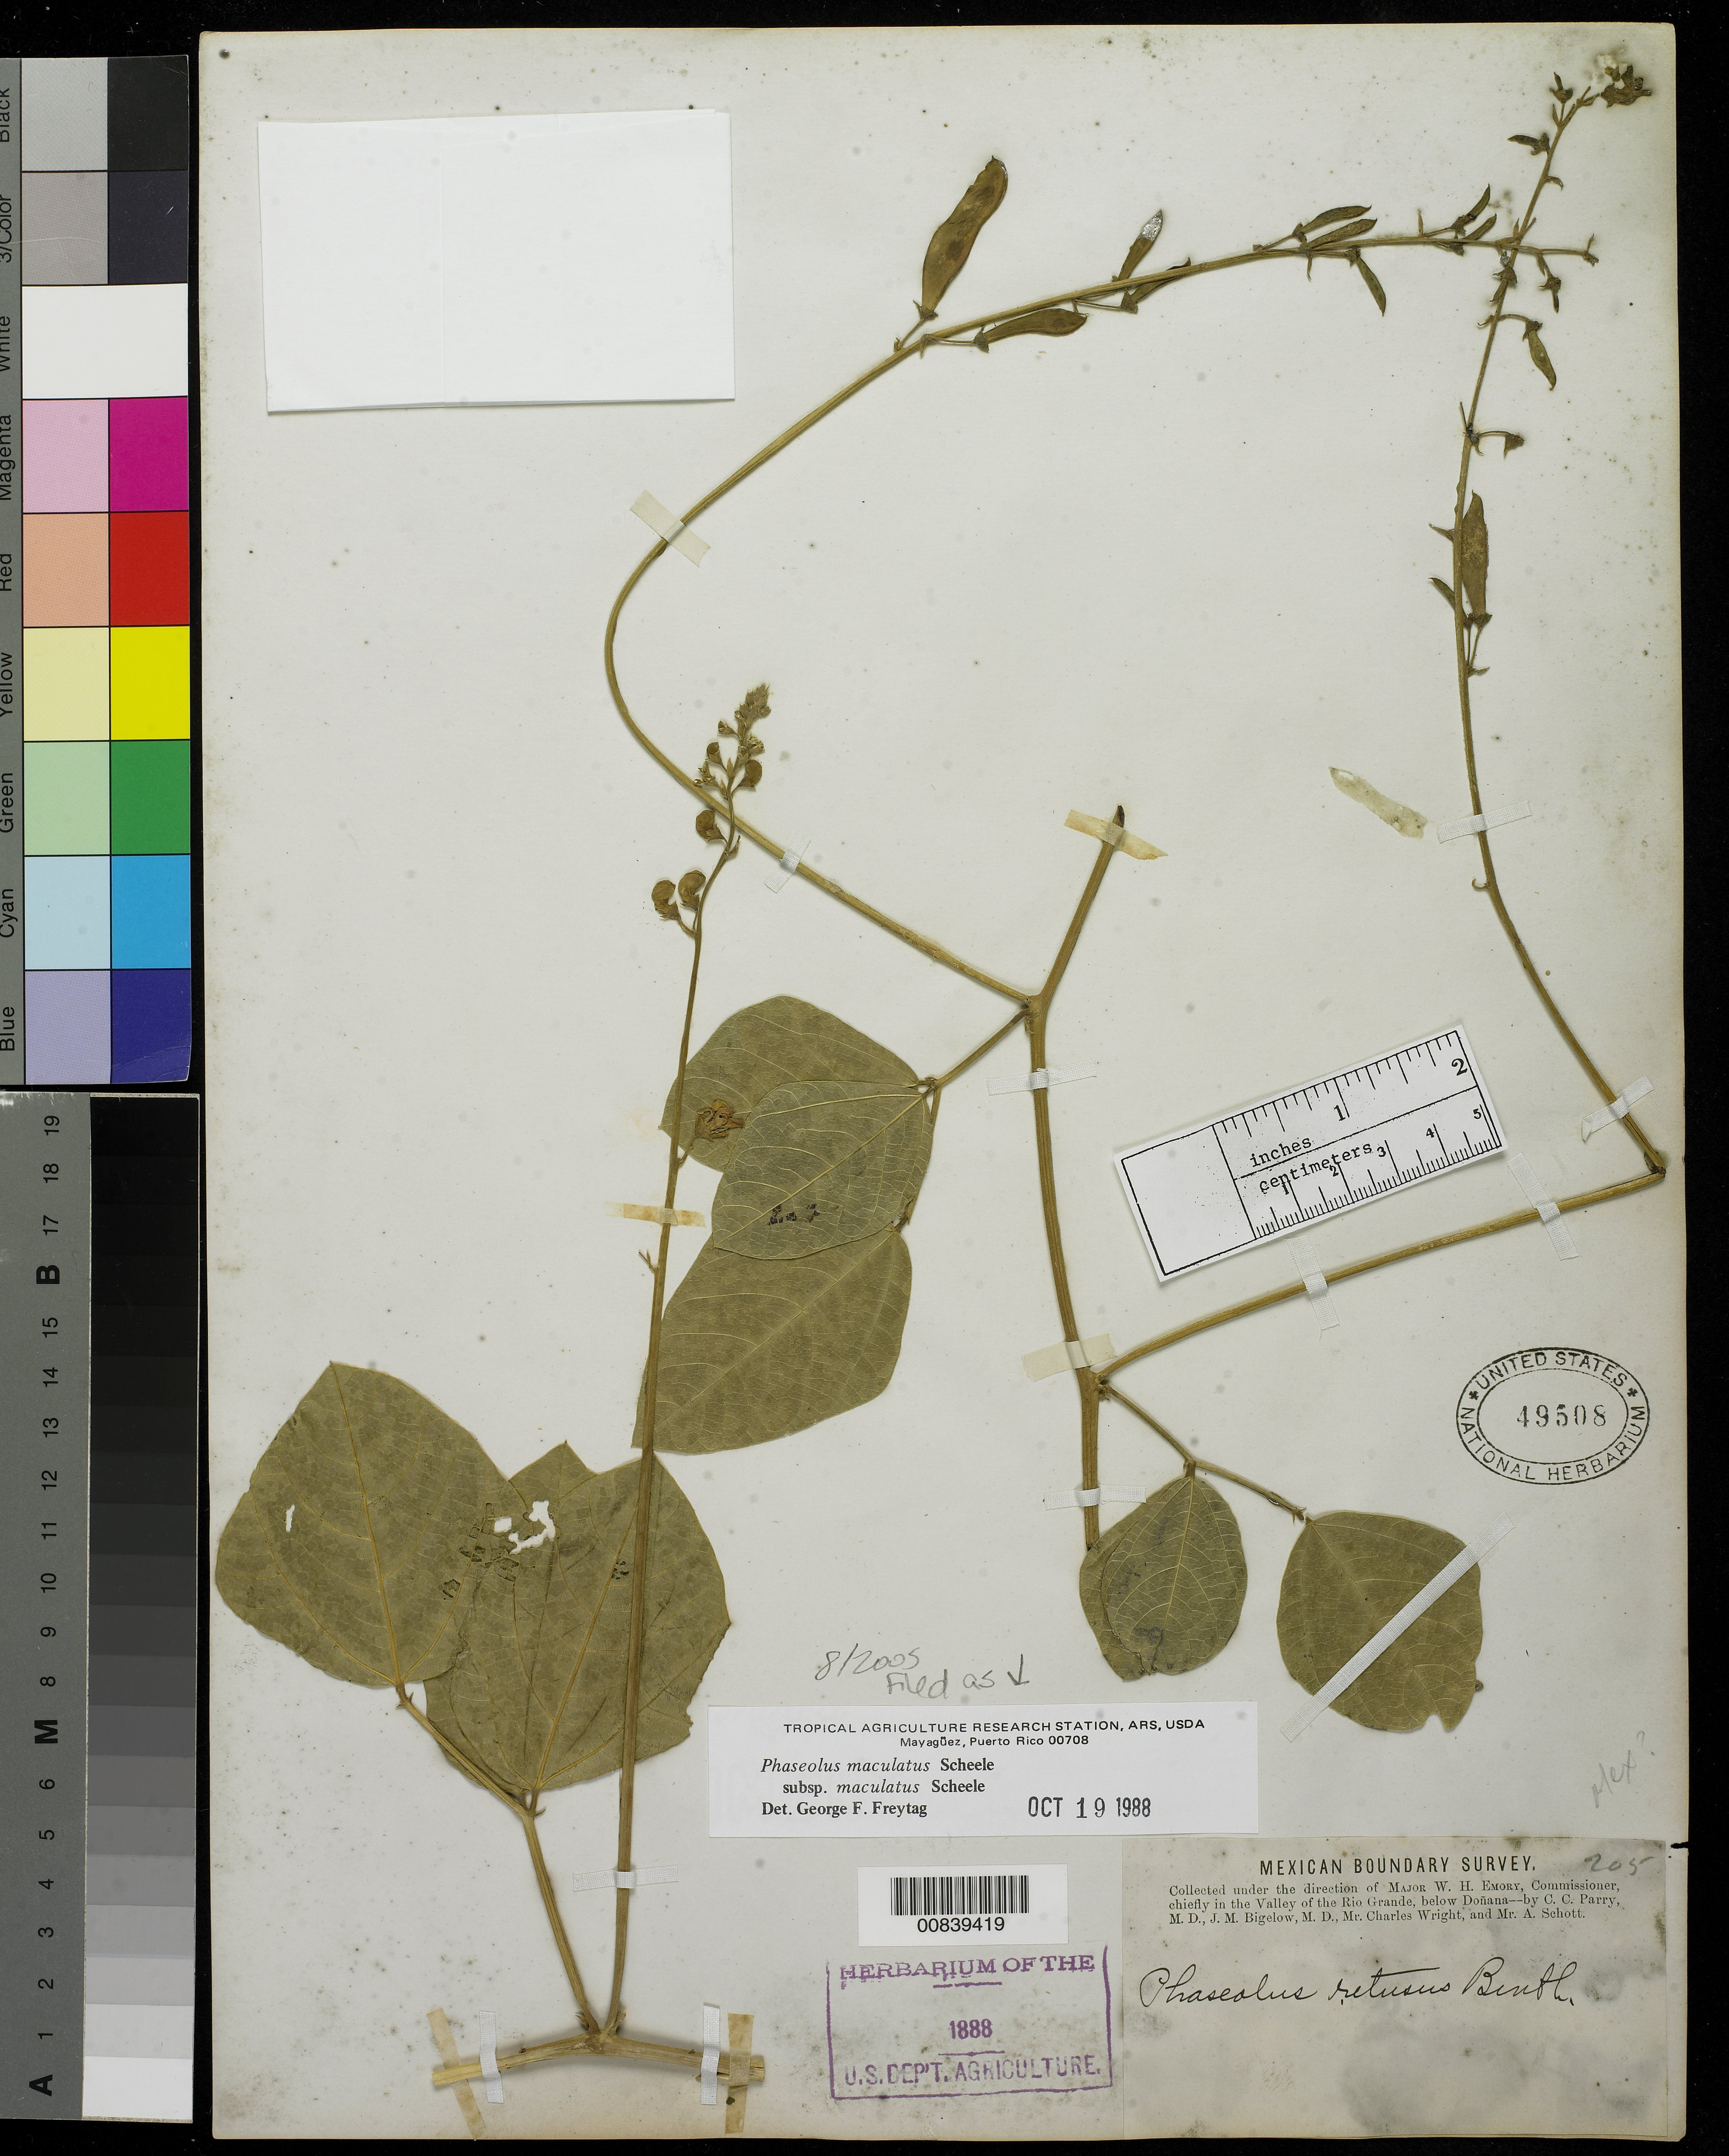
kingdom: Plantae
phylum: Tracheophyta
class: Magnoliopsida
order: Fabales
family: Fabaceae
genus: Phaseolus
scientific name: Phaseolus maculatus subsp. maculatus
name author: Scheele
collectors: C. C. Parry, J. M. Bigelow, C. Wright & A. C. V. Schott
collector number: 205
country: United States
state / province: New Mexico / Texas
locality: Valley of the Rio Grande, below Doñana.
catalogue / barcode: US 49508